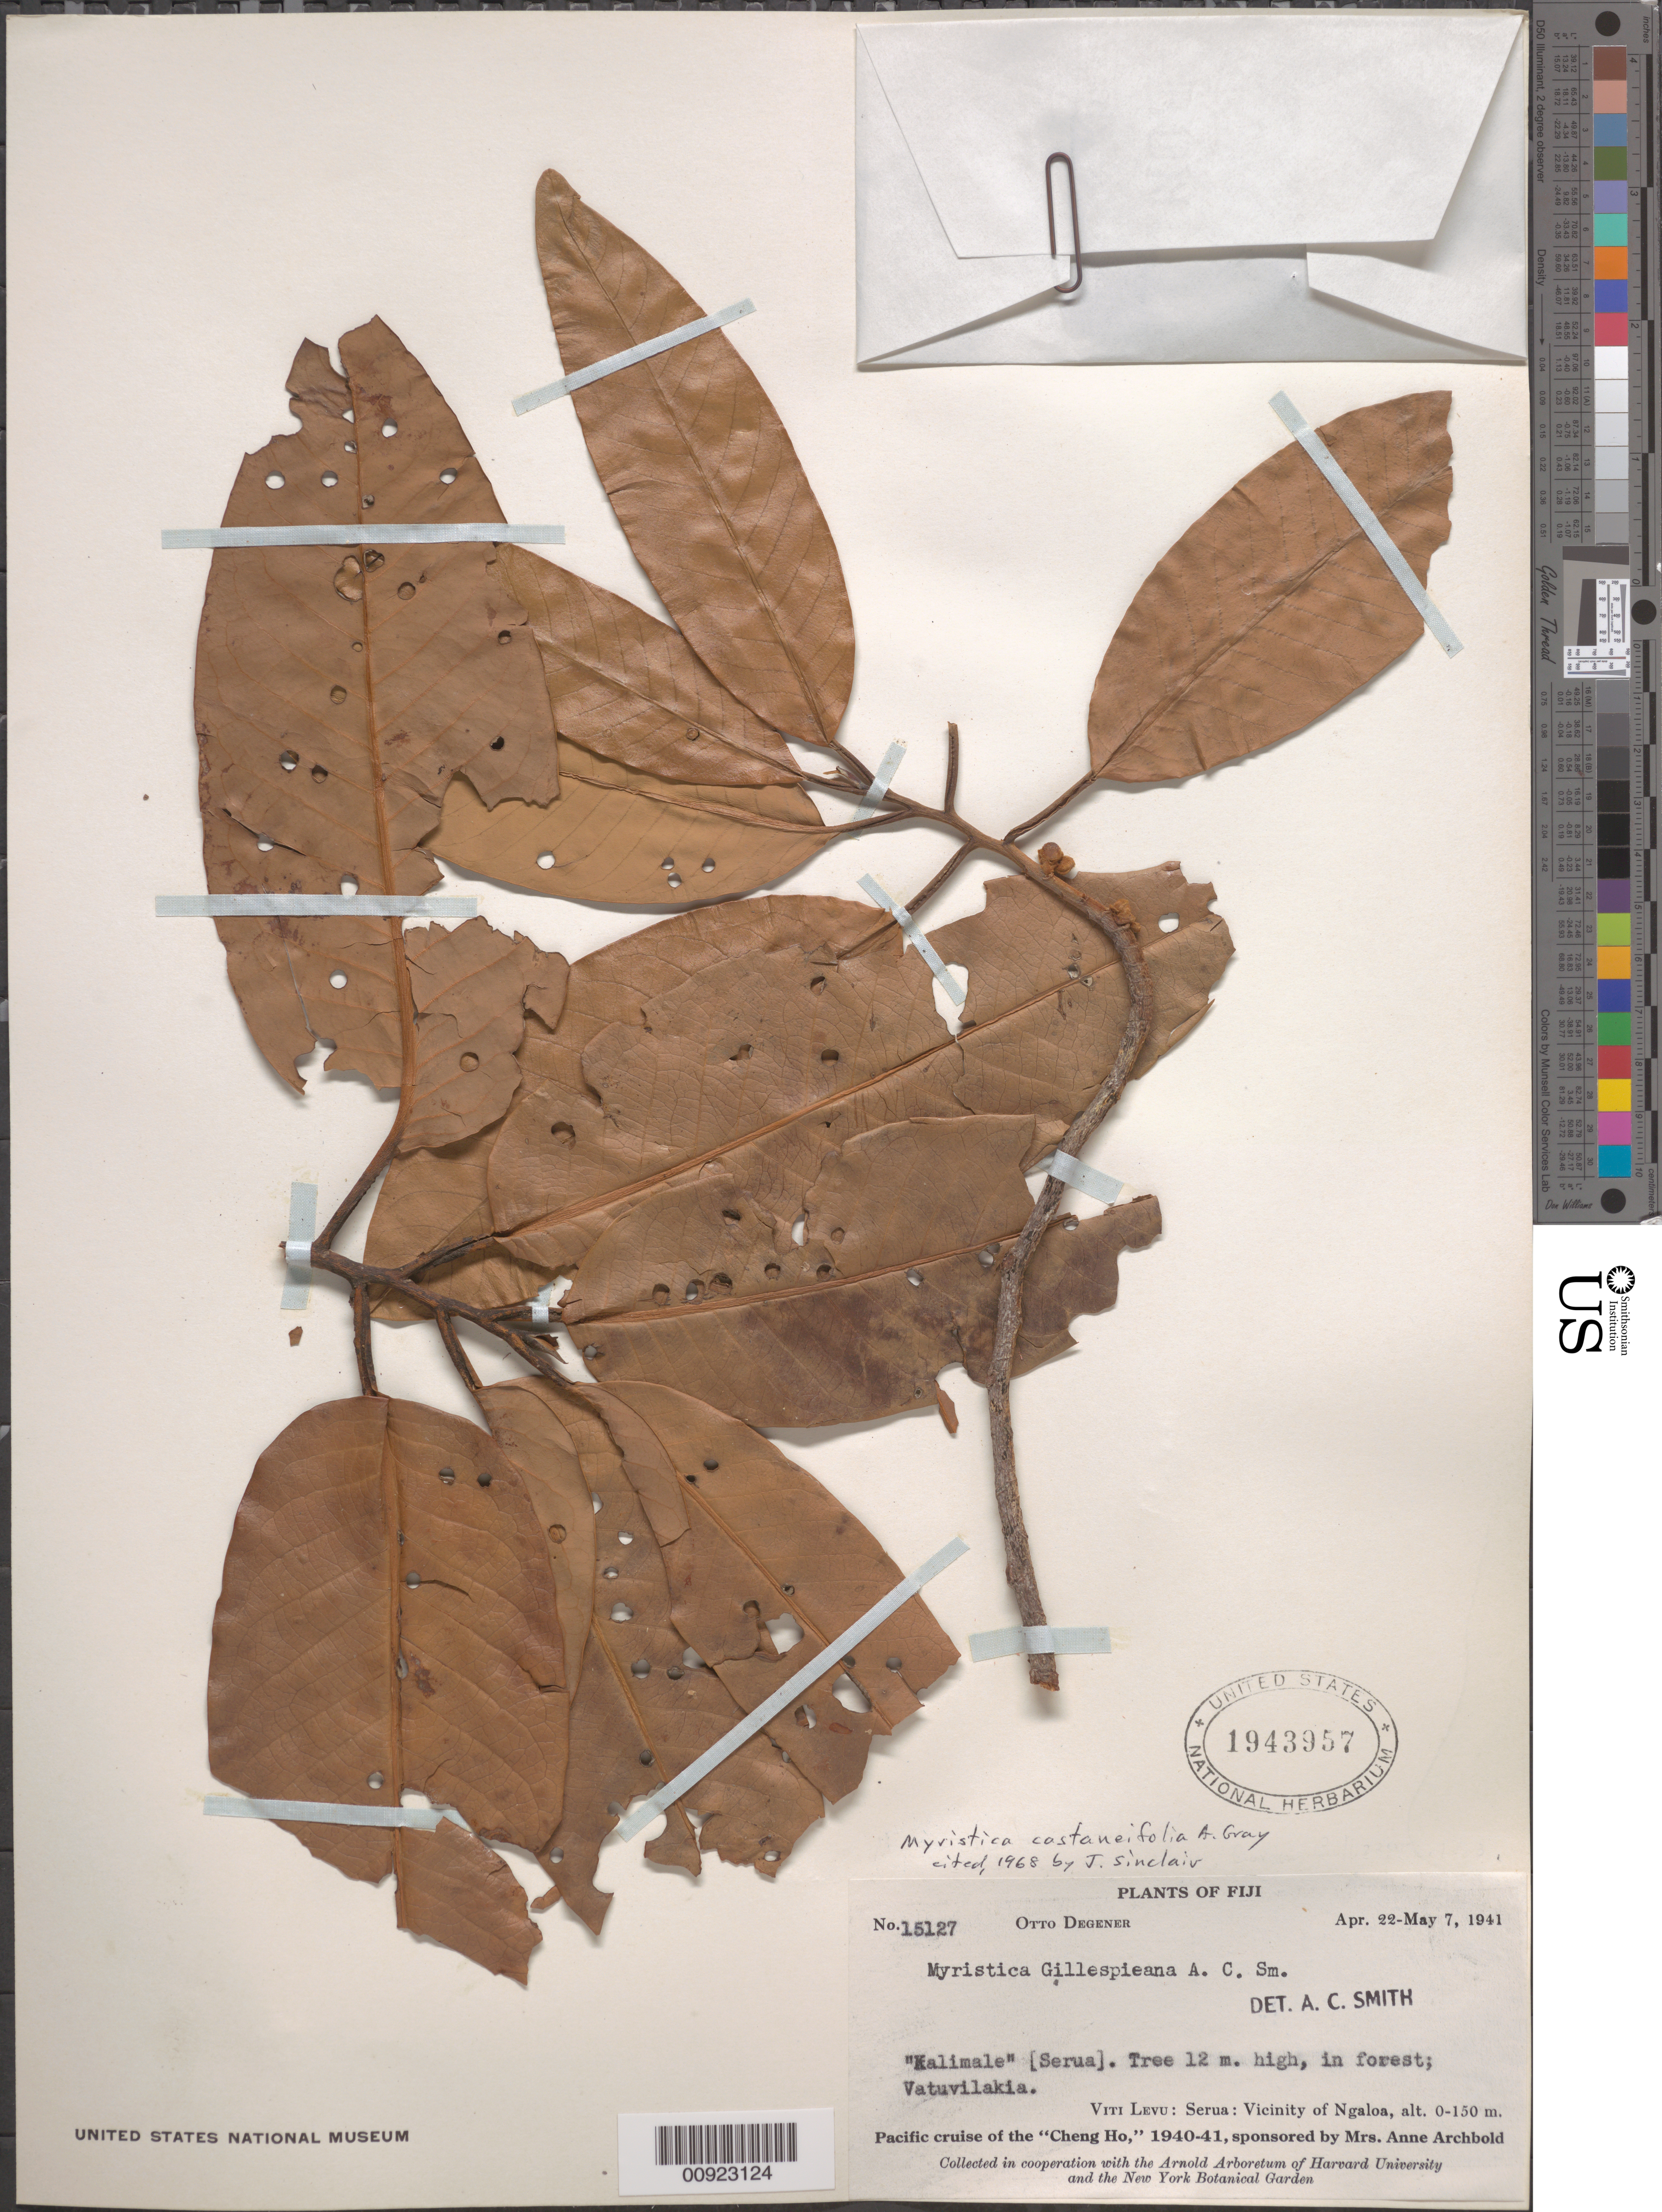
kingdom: Plantae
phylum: Tracheophyta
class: Magnoliopsida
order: Magnoliales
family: Myristicaceae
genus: Myristica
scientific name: Myristica castaneifolia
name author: A. Gray in Wilkes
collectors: O. Degener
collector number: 15127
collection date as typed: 22 Apr 1941 to 07 May 1941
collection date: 1941-04-22/1941-05-07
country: Fiji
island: Viti Levu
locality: Serua: vicinity of Ngaloa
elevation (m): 0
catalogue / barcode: US 1943957